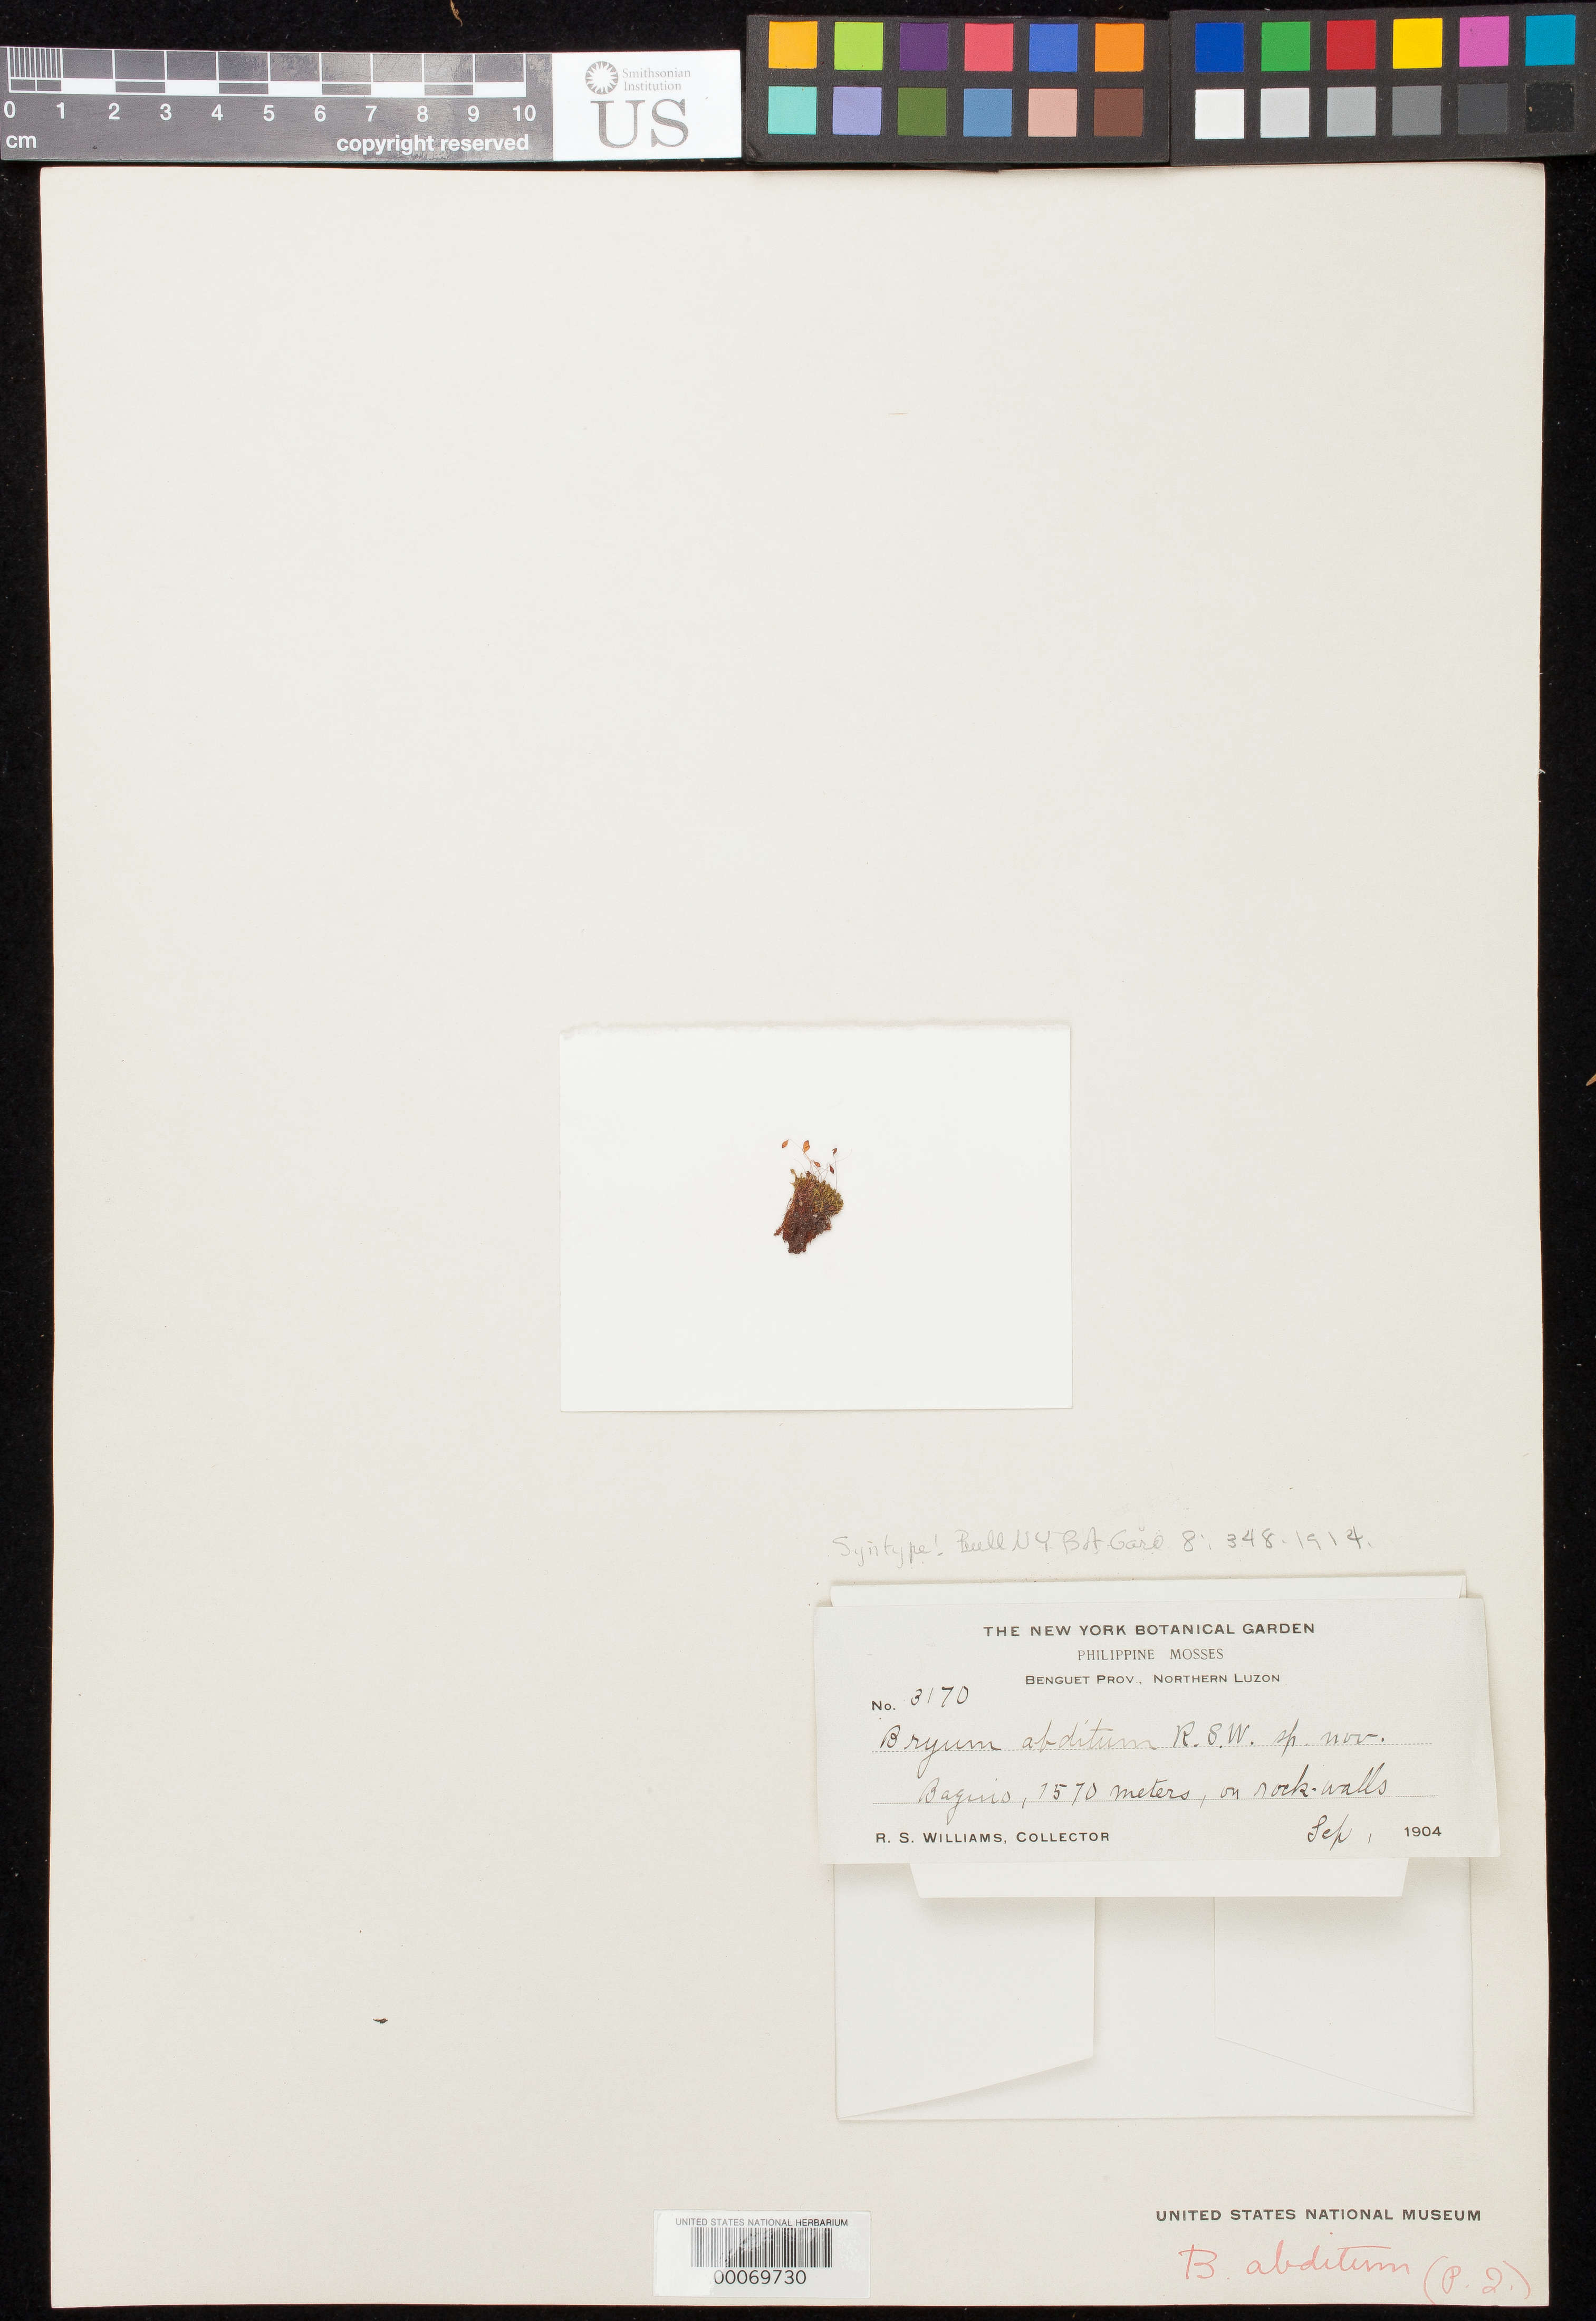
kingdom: Plantae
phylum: Bryophyta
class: Bryopsida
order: Bryales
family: Bryaceae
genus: Bryum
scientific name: Bryum abditum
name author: R.S. Williams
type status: Syntype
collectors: R. S. Williams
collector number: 3170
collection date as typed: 01 Sep 1904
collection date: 1904-09-01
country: Philippines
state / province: Cordillera (Administrative Region)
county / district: Benguet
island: Luzon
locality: Baguio.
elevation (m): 1570